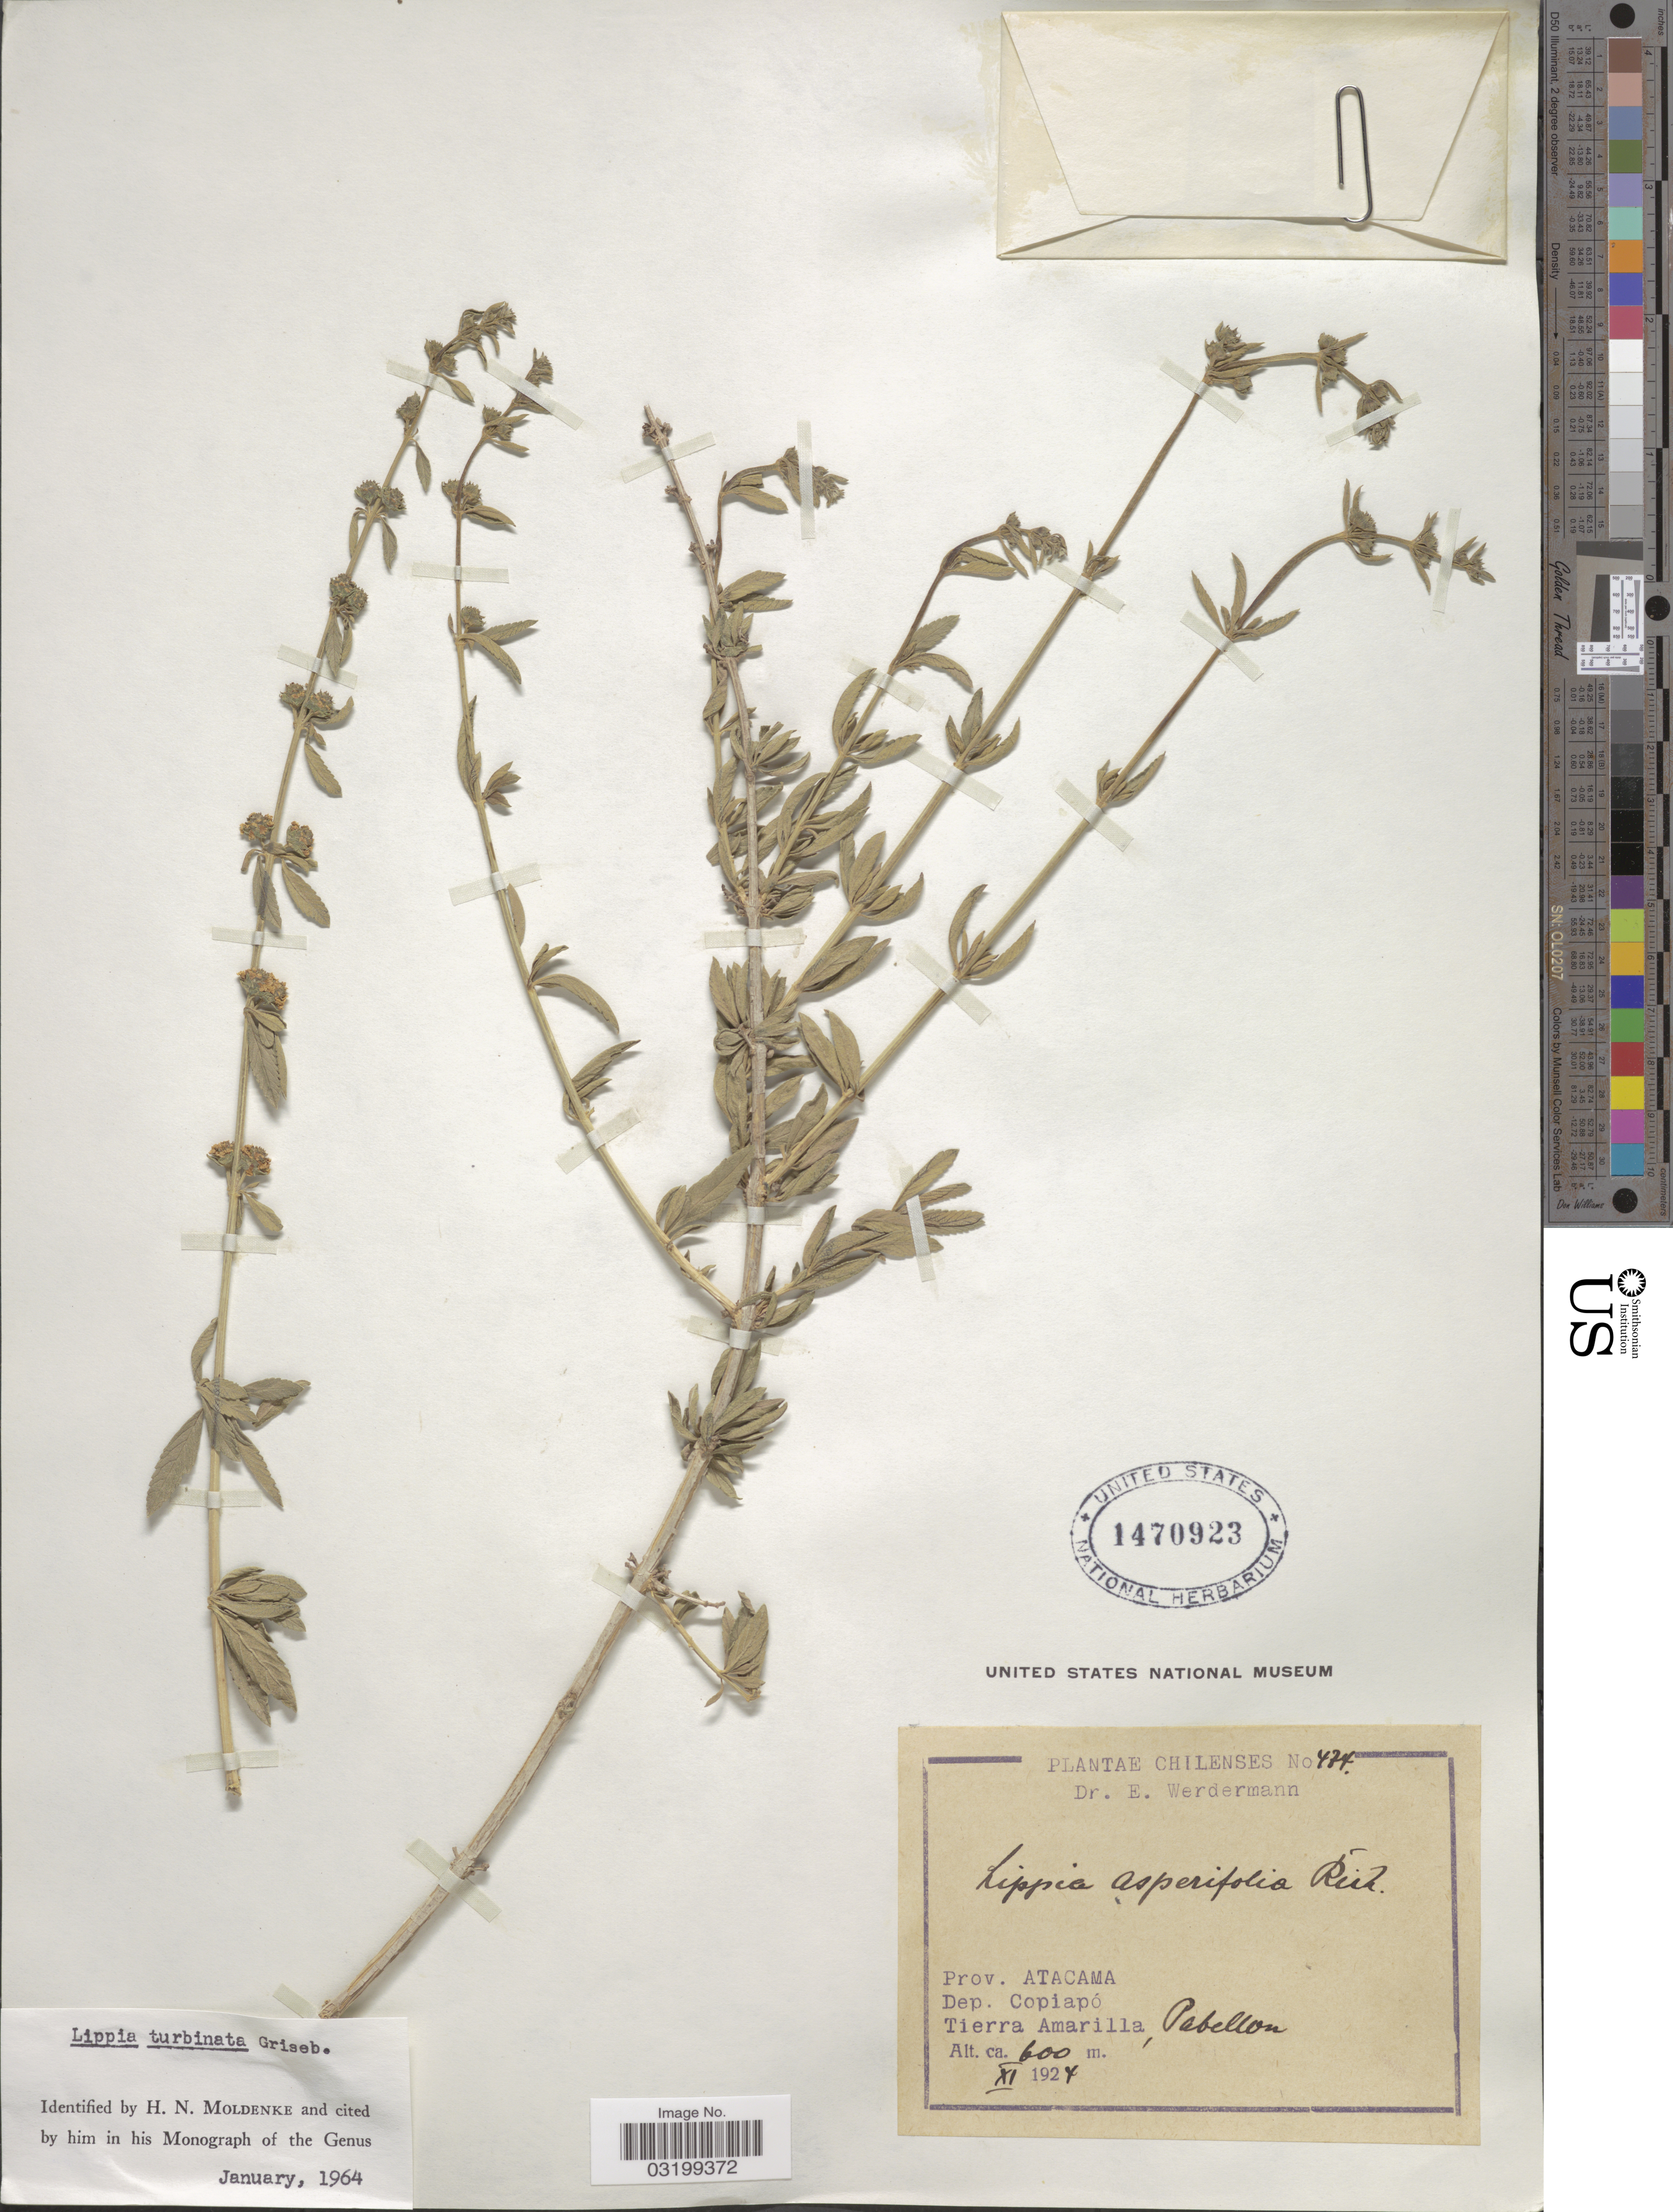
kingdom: Plantae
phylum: Tracheophyta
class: Magnoliopsida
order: Lamiales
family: Verbenaceae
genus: Lippia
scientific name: Lippia turbinata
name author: Griseb.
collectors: E. Werdermann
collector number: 474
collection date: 1924-11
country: Chile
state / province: Atacama (III)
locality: Dep. Copiapó. Tierra Amarilla, Pabellon.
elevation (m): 600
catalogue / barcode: US 1470923